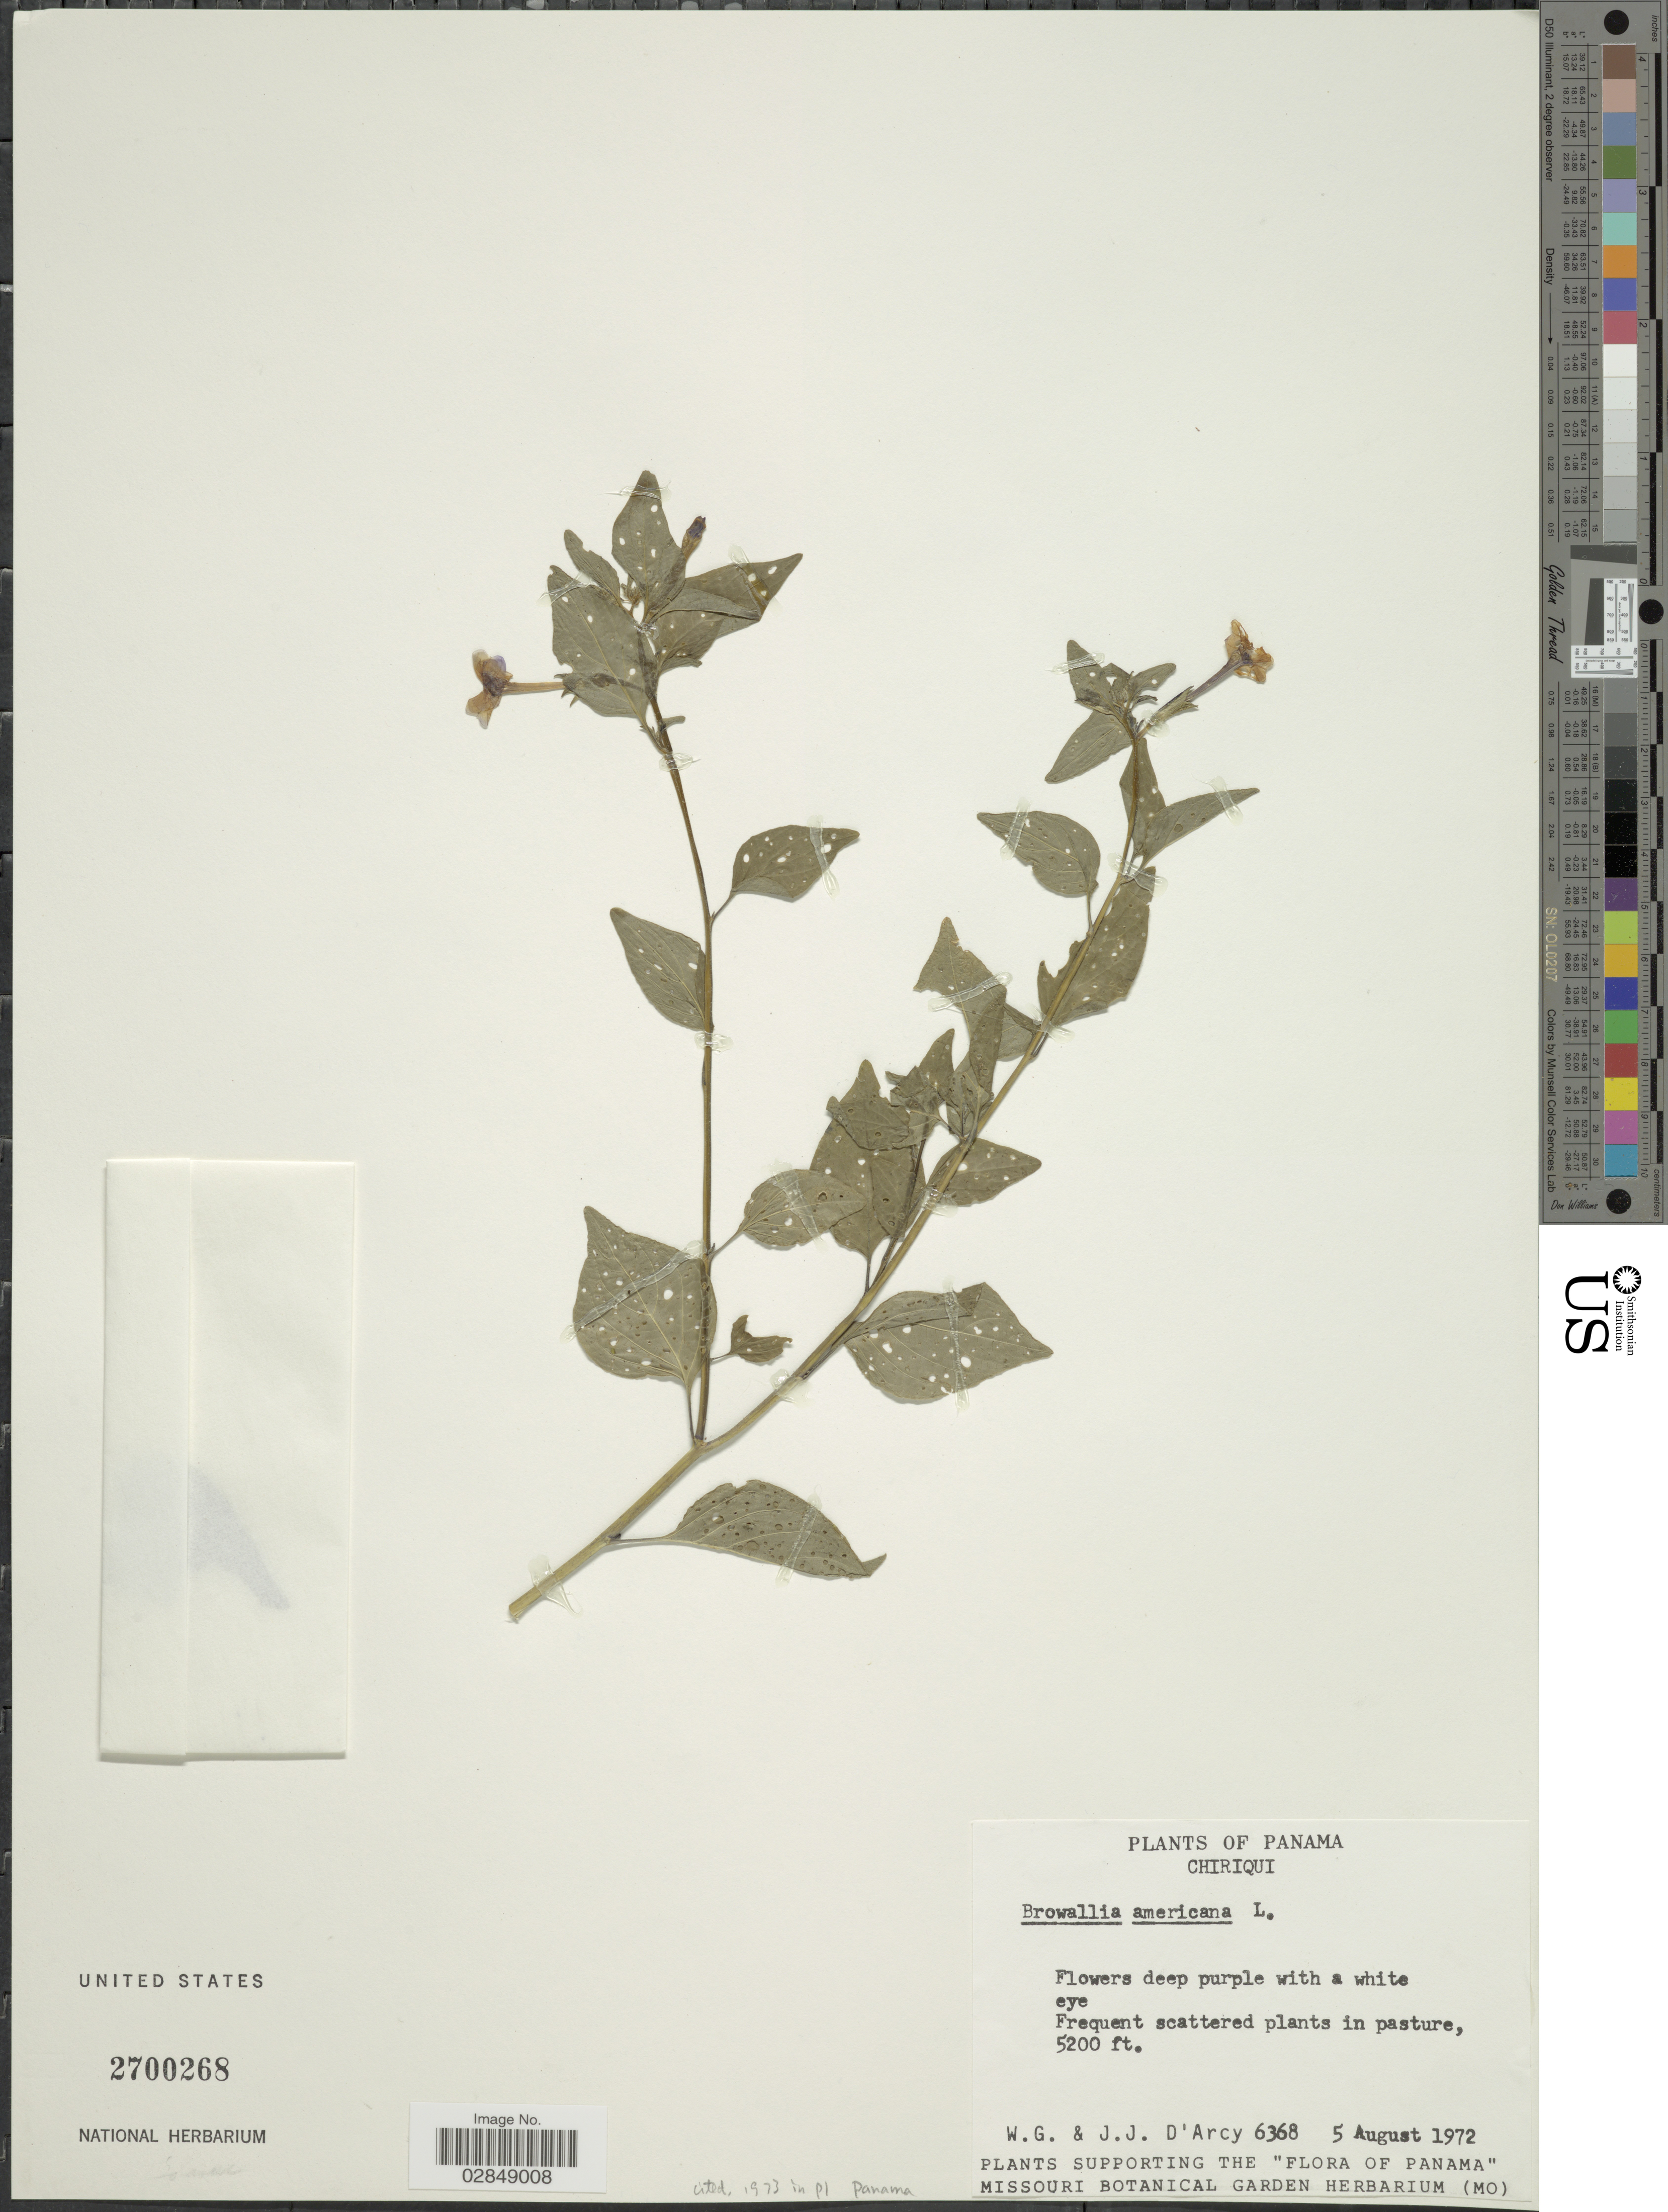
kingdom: Plantae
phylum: Tracheophyta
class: Magnoliopsida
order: Solanales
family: Solanaceae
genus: Browallia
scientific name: Browallia americana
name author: L.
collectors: W. G. D'Arcy & J. J. D'Arcy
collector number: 6368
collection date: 1972-08-05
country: Panama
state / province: Chiriqui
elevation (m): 1585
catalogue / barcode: US 2700268